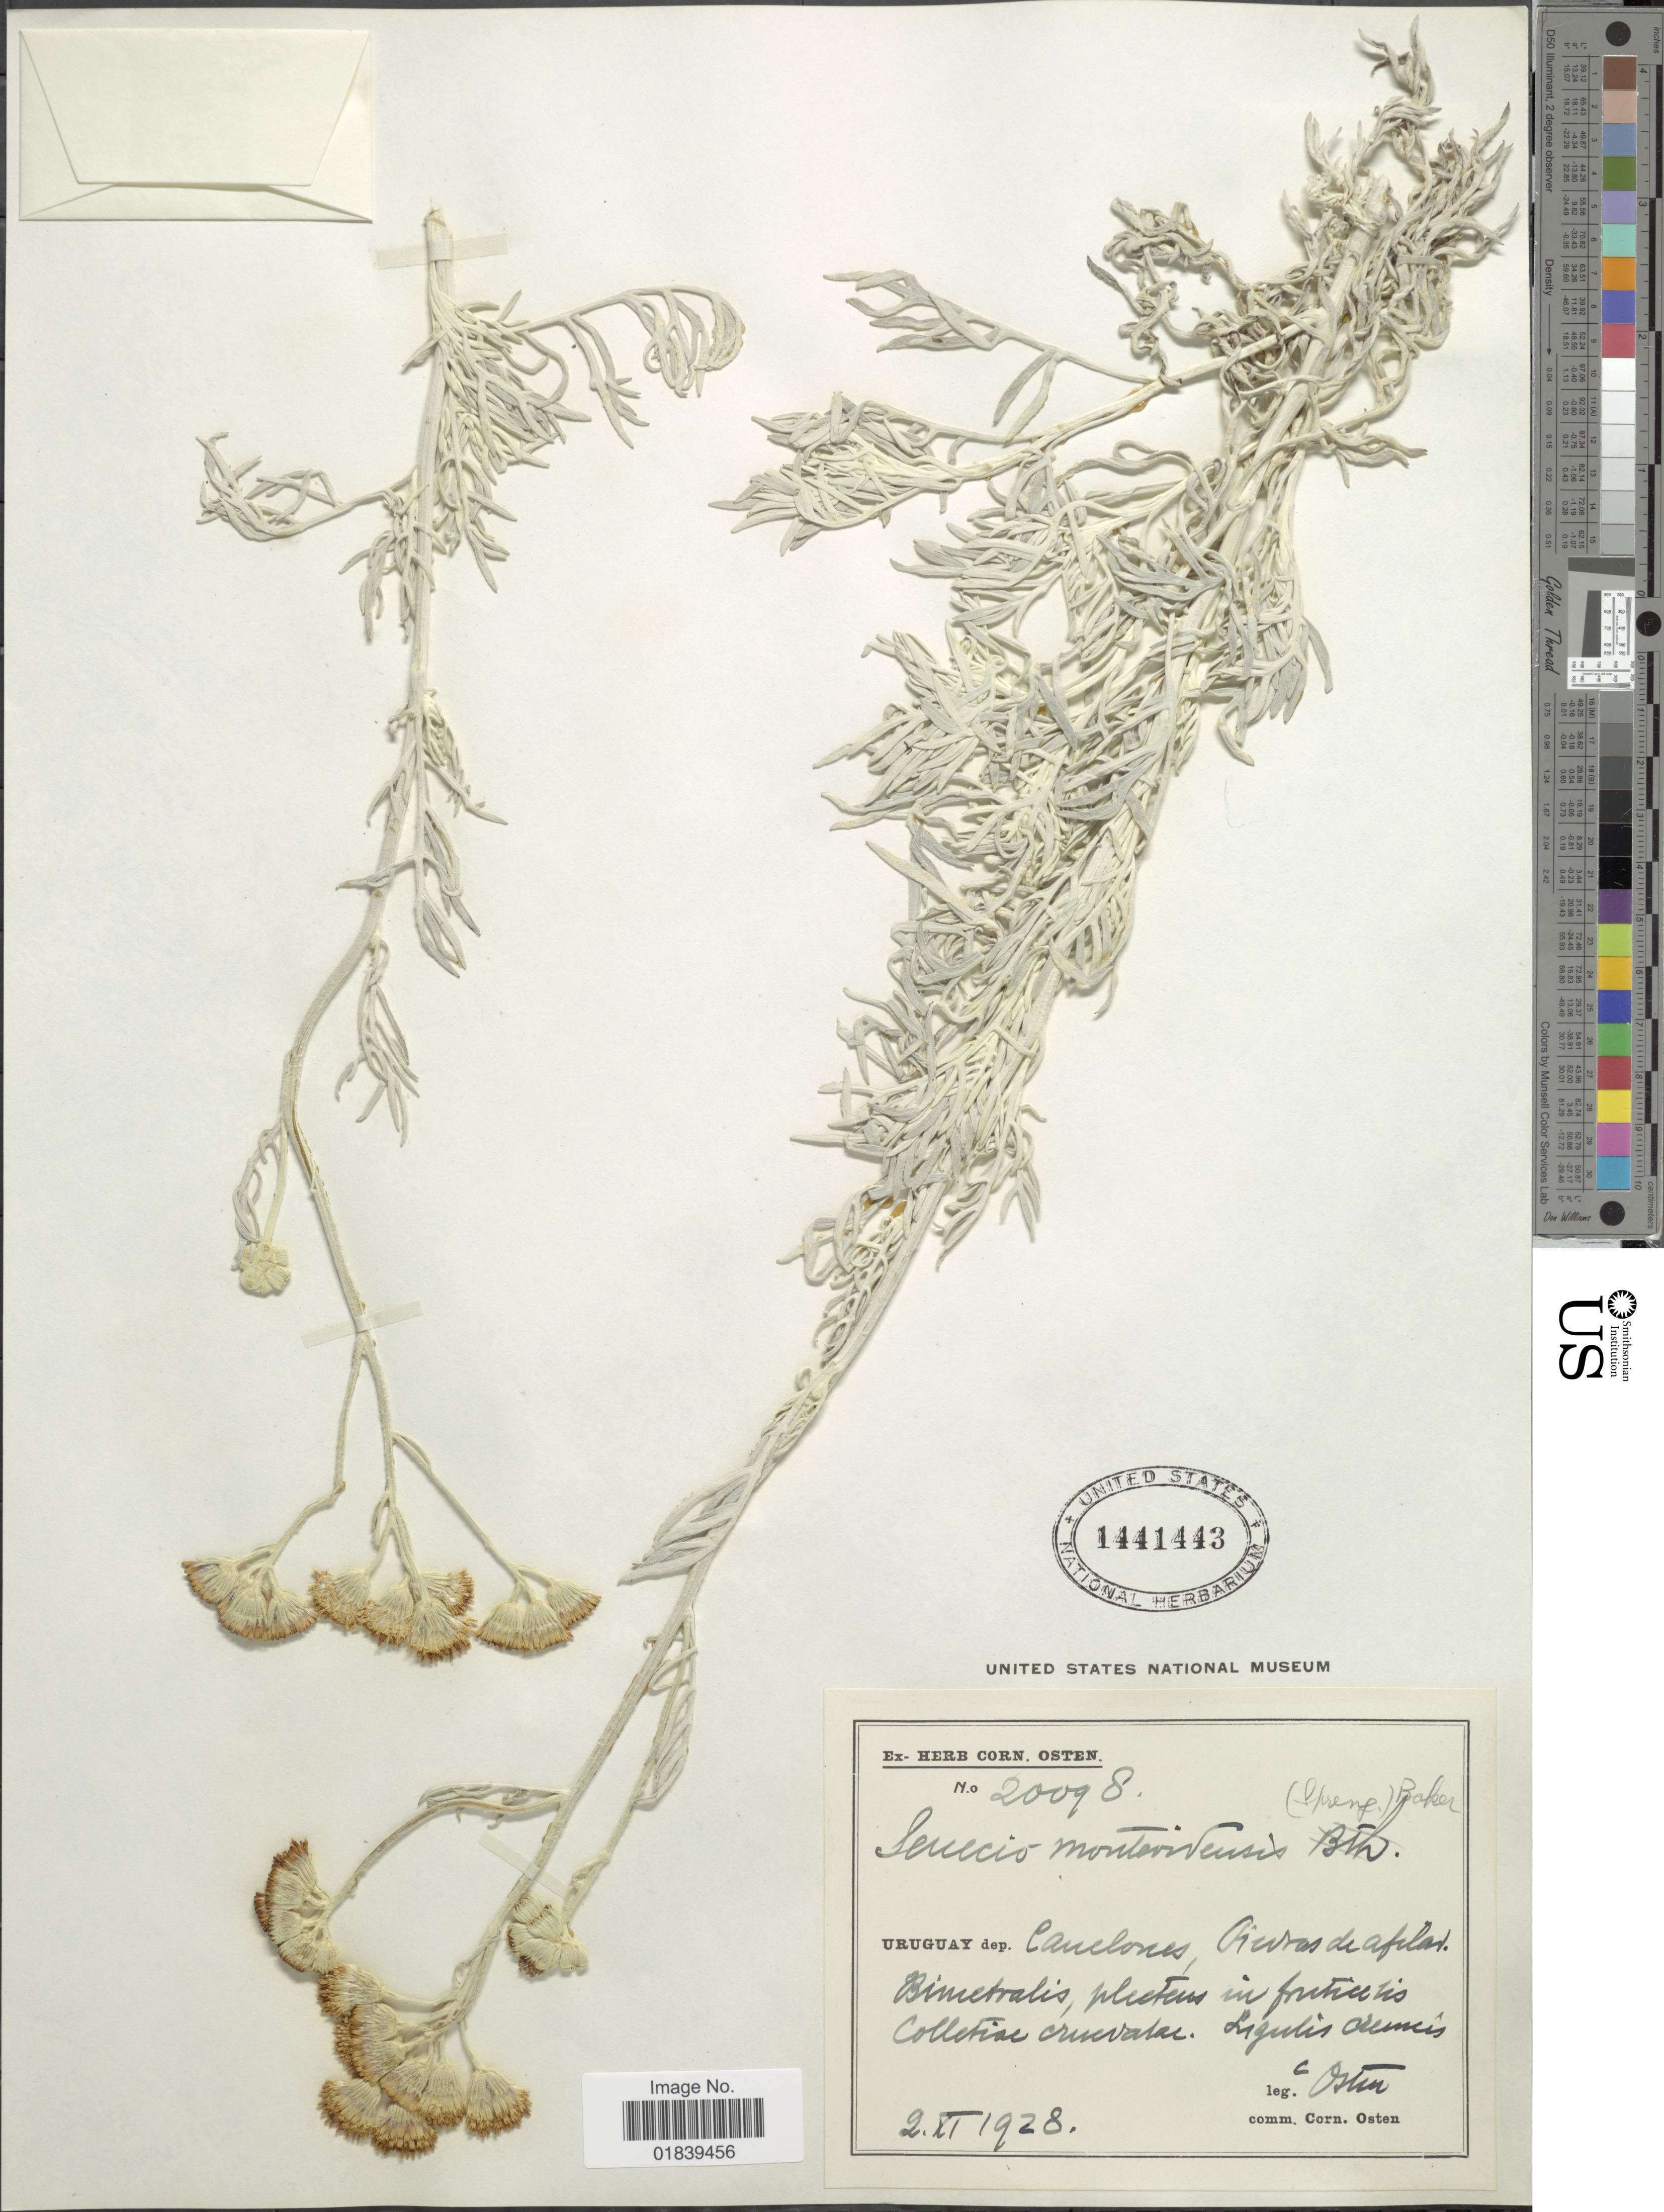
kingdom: Plantae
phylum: Tracheophyta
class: Magnoliopsida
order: Asterales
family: Asteraceae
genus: Senecio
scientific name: Senecio montevidensis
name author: (Spreng.) Baker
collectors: C. Osten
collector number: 20098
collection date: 1928-11-02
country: Uruguay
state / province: Canelones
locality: Piedras de Afilar.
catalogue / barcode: US 1441443